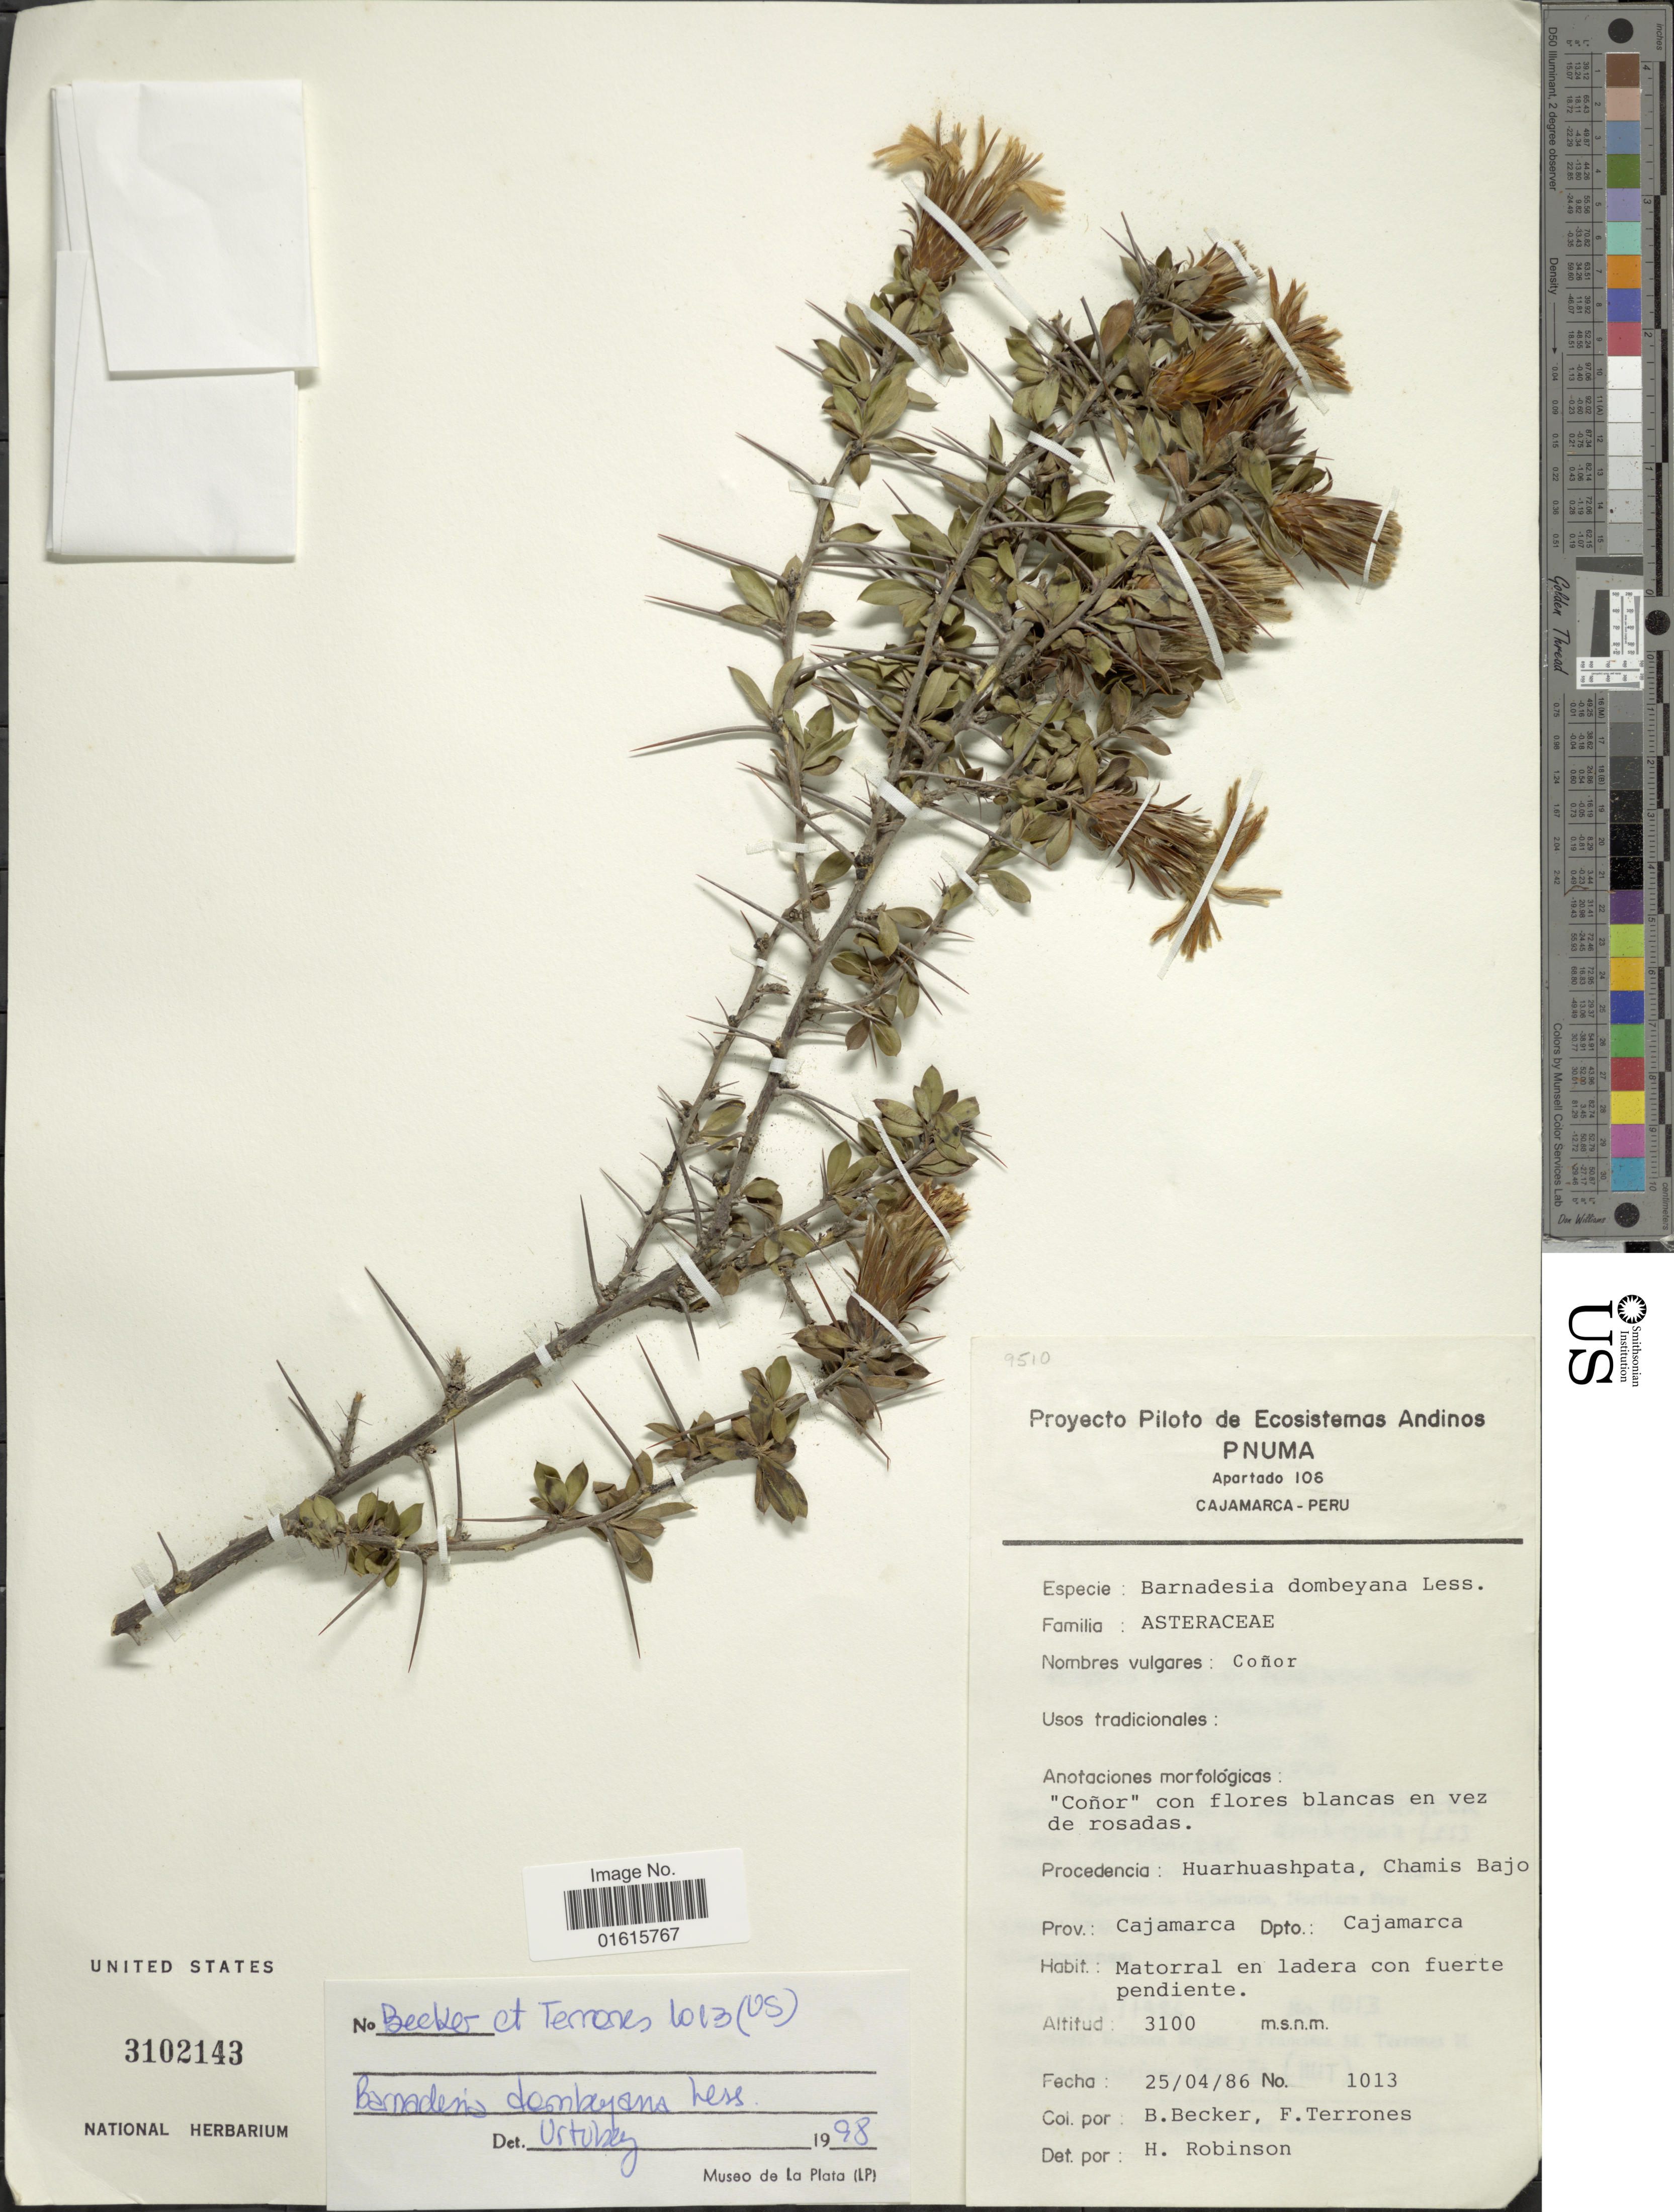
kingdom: Plantae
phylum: Tracheophyta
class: Magnoliopsida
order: Asterales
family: Asteraceae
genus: Barnadesia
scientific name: Barnadesia dombeyana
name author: Less.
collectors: B. Becker & F. Terrones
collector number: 1013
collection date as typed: Transcribed d/m/y: 25/4/86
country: Peru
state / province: Cajamarca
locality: Dpto: Cajamarca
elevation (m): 3100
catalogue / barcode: US 3102143